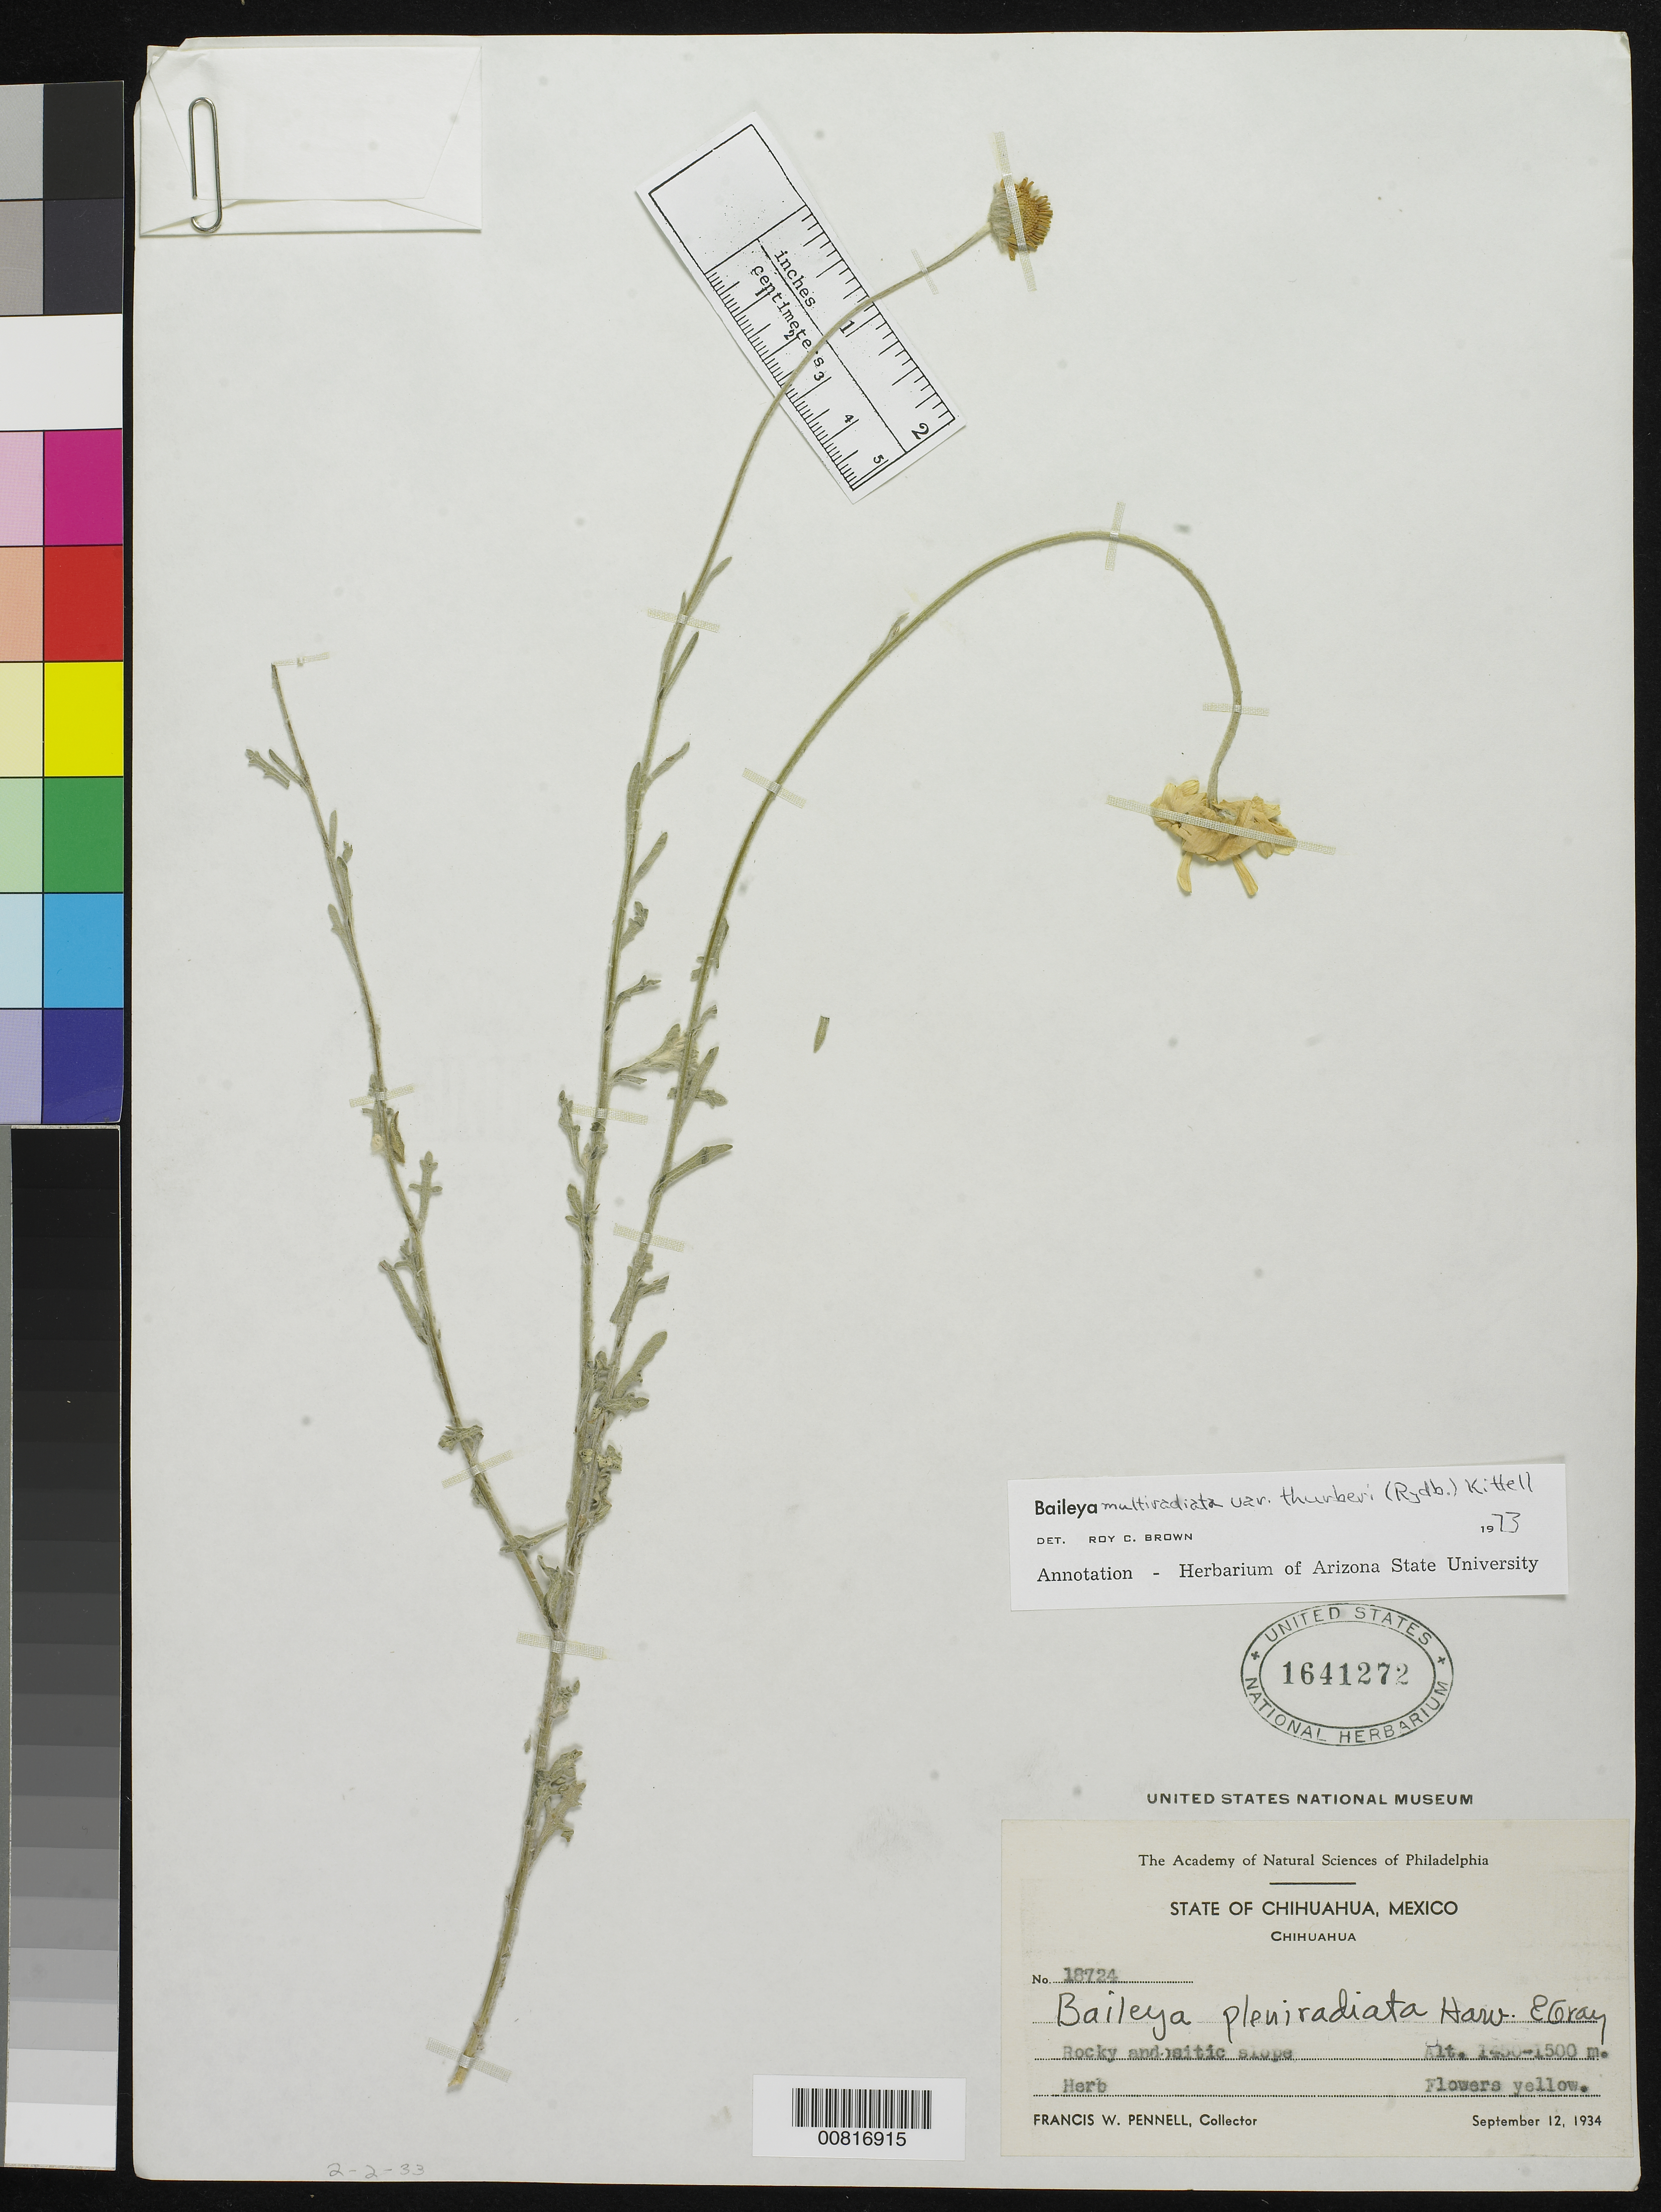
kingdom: Plantae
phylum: Tracheophyta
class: Magnoliopsida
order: Asterales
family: Asteraceae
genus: Baileya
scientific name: Baileya multiradiata var. thurberi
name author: (Rydb.) Kittell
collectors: F. W. Pennell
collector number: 18724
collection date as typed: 12 Sep 1934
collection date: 1934-09-12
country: Mexico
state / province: Chihuahua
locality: State of Chihuahua.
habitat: Rocky and (illegible) slope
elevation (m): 1500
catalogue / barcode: US 1641272